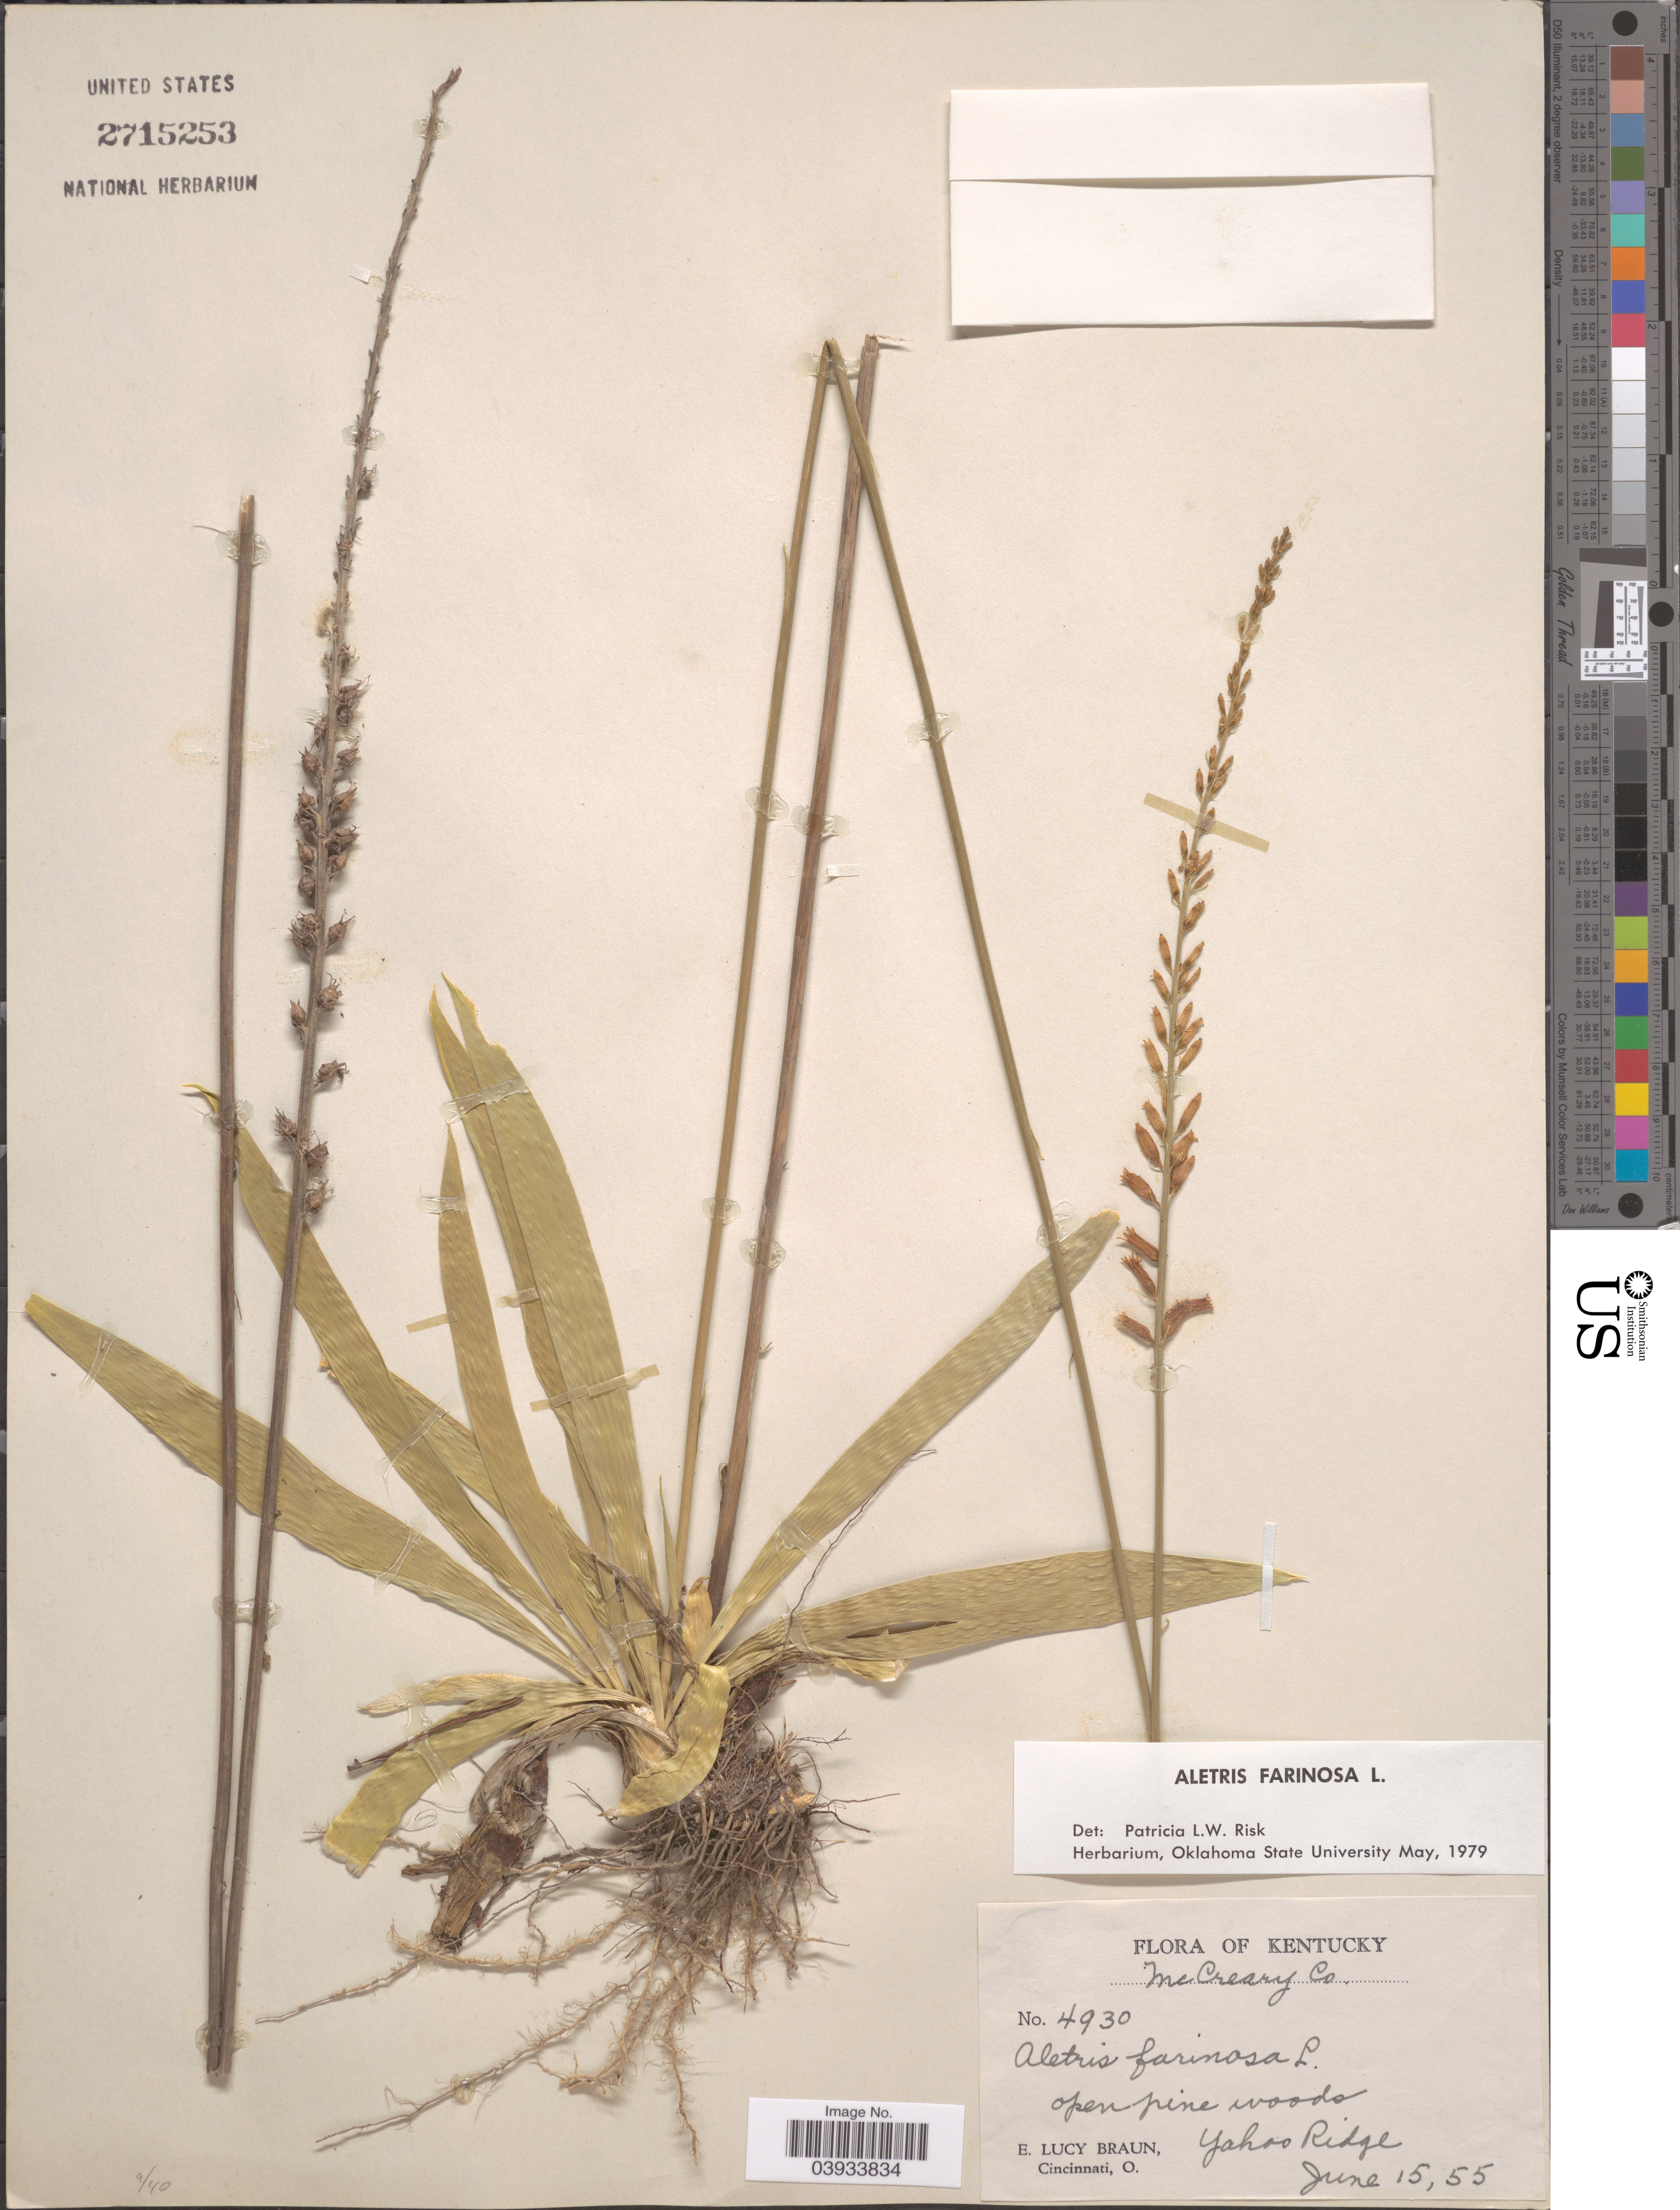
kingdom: Plantae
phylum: Tracheophyta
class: Liliopsida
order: Dioscoreales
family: Nartheciaceae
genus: Aletris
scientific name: Aletris farinosa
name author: L.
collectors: E. L. Braun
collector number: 4930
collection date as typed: Transcribed d/m/y: 15/6/55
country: United States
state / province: Kentucky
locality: McCreary Co. Yahoo Ridge.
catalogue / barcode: US 2715253